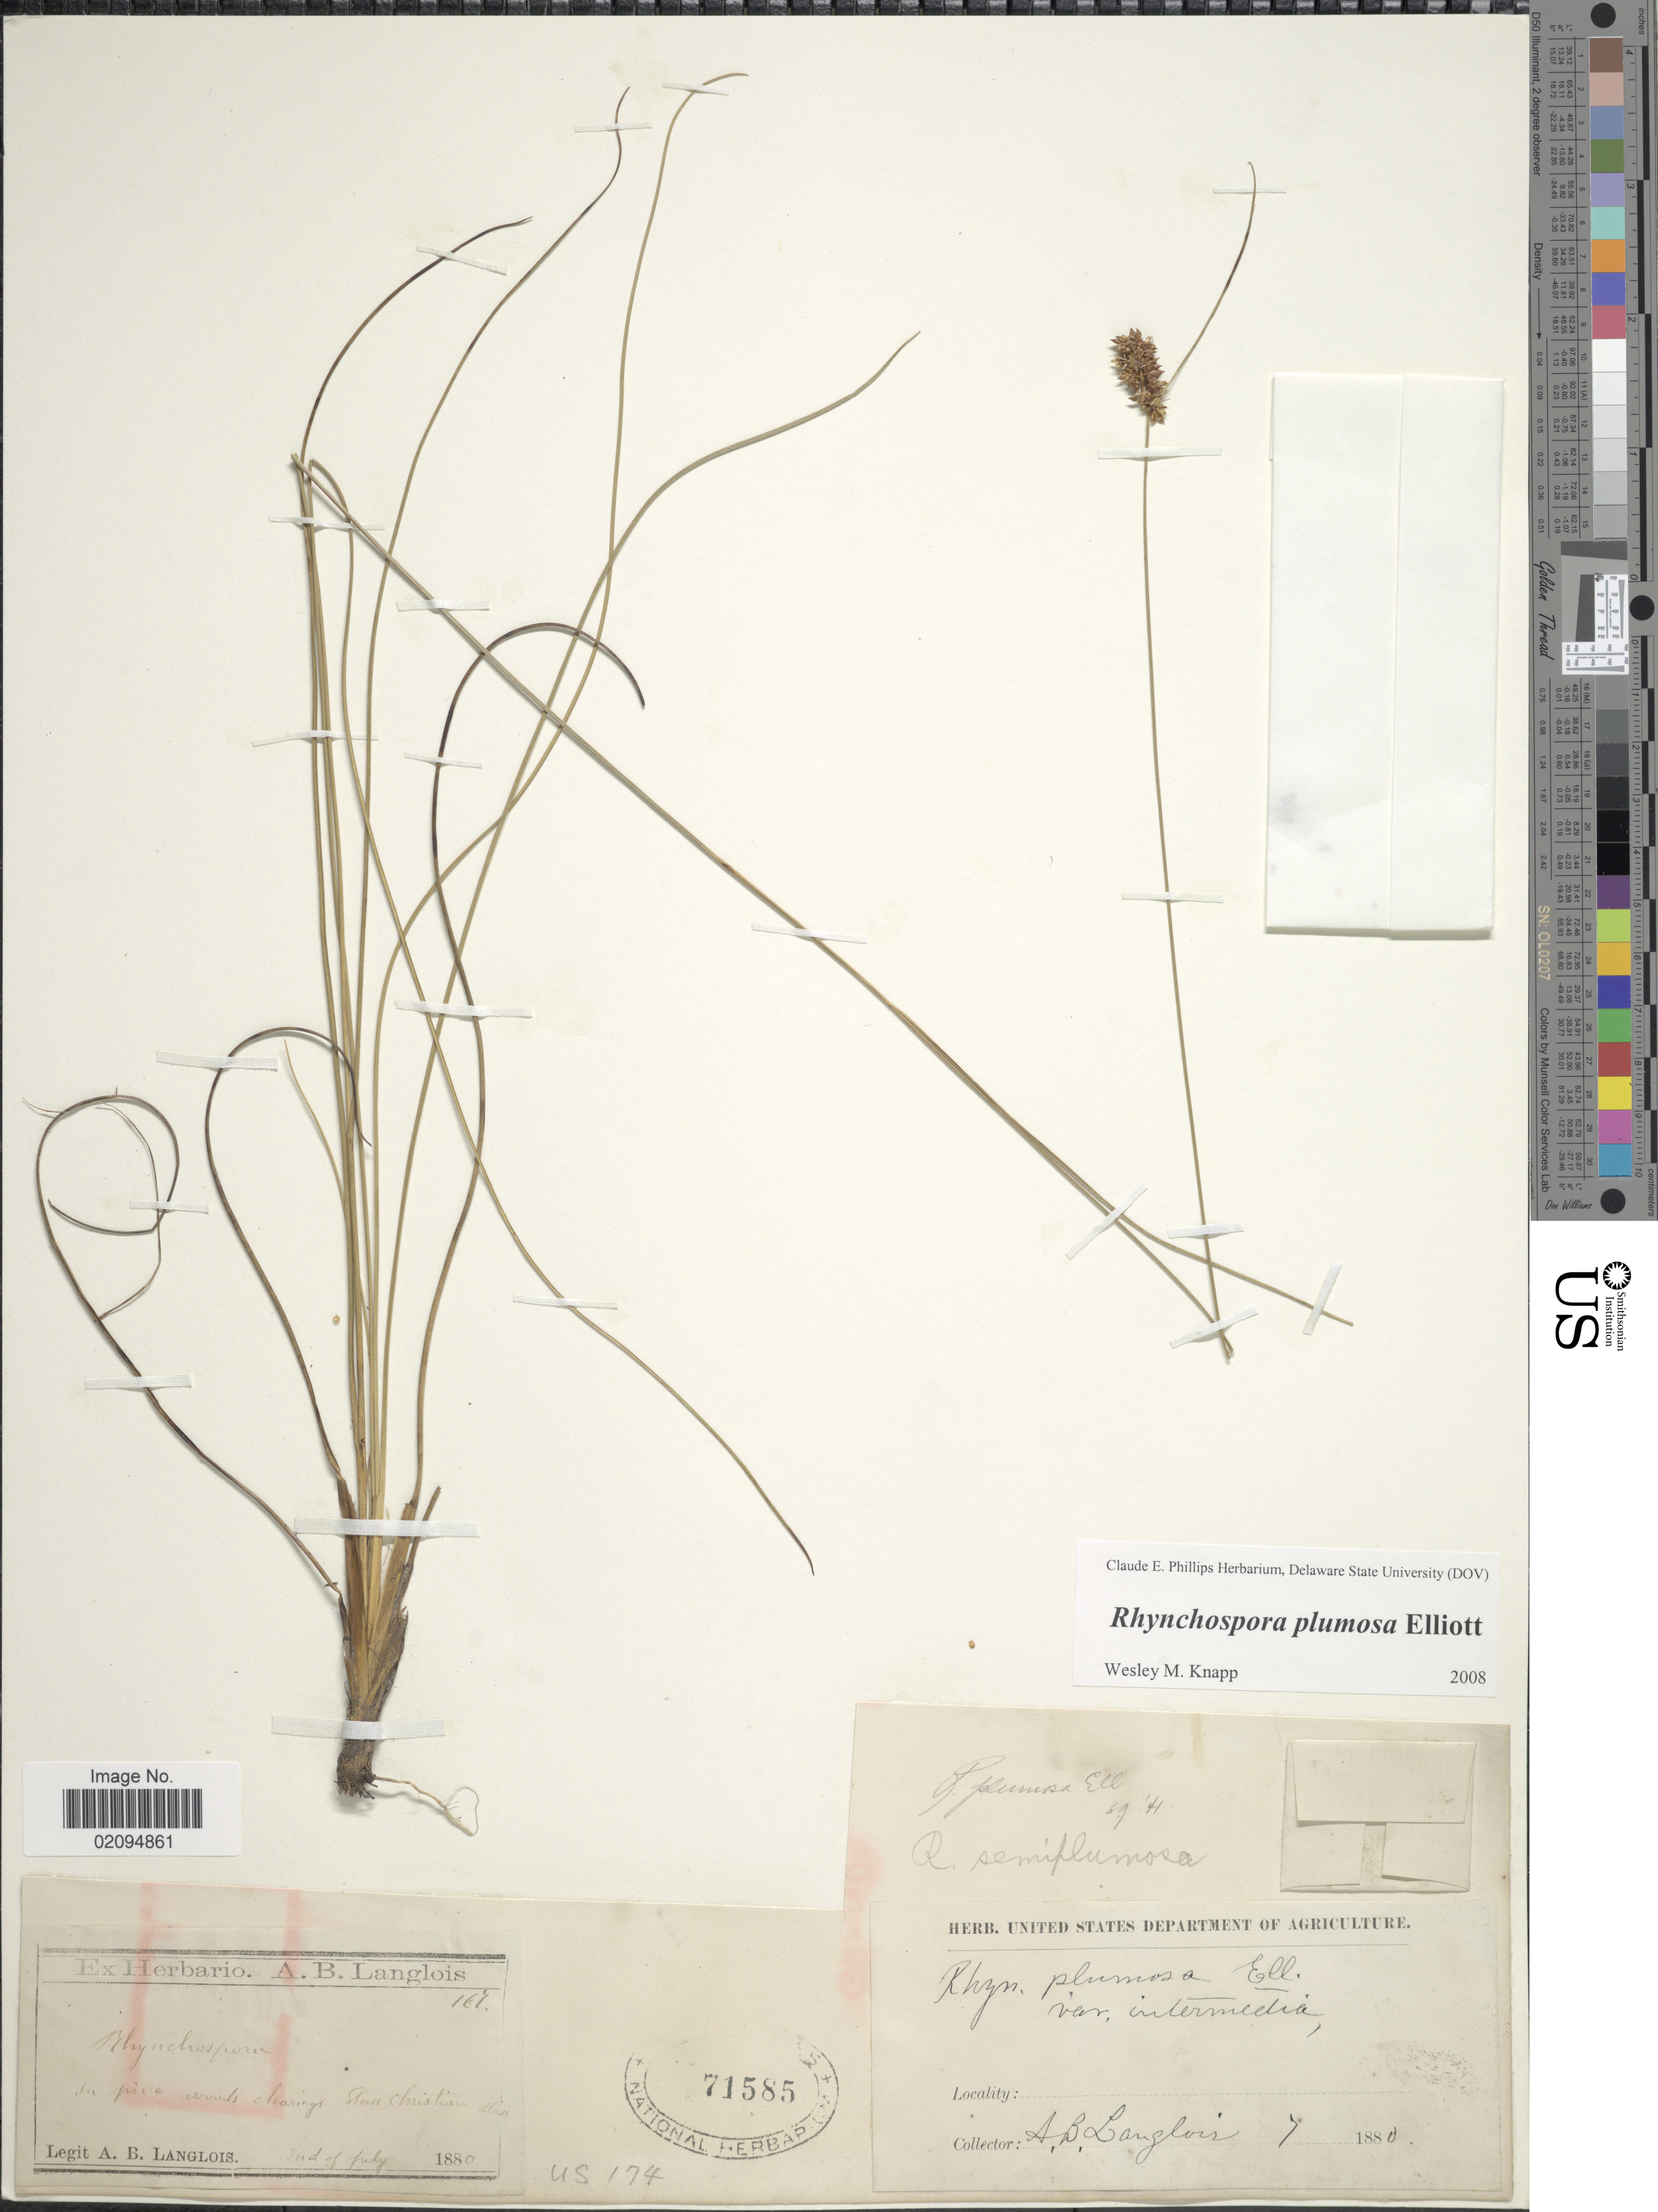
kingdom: Plantae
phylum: Tracheophyta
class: Liliopsida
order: Poales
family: Cyperaceae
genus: Rhynchospora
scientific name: Rhynchospora plumosa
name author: Elliott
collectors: A. Langlois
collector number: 167*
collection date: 1880-07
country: United States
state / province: Mississippi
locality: In pine woods clearings San Christian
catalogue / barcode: US 71585